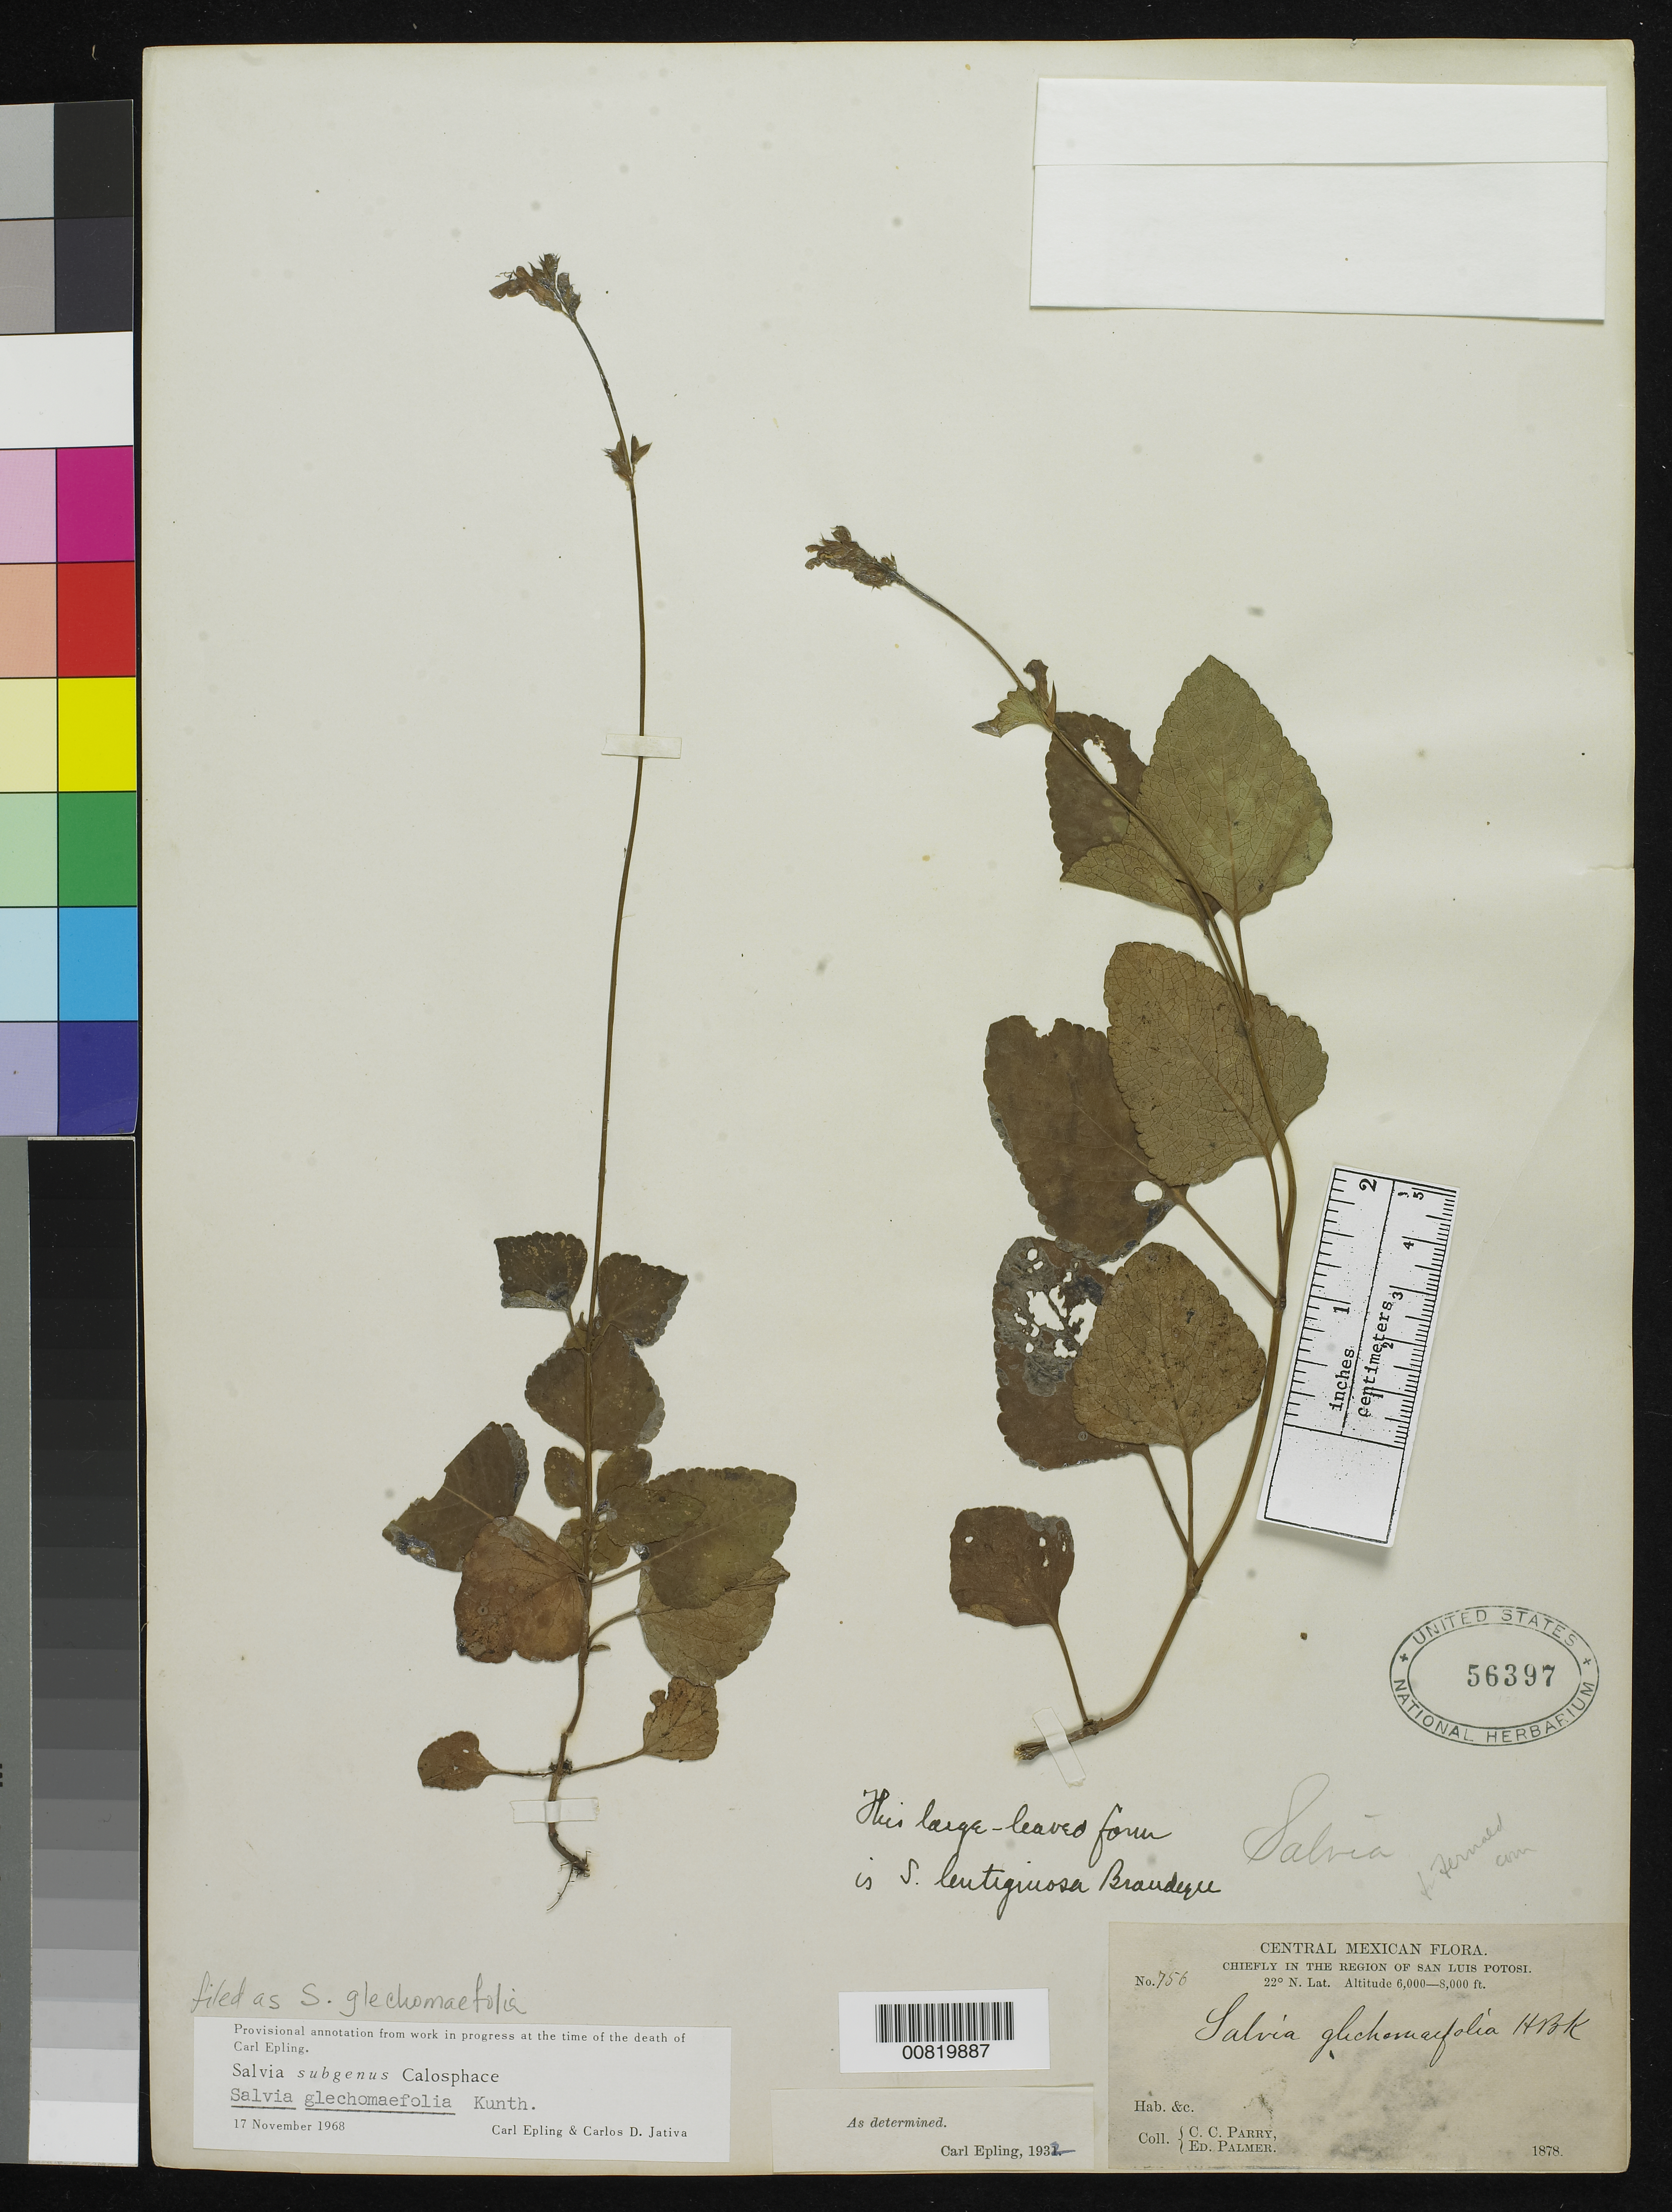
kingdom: Plantae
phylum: Tracheophyta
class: Magnoliopsida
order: Lamiales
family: Lamiaceae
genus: Salvia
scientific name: Salvia glechomaefolia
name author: Kunth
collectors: C. C. Parry & E. Palmer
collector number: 756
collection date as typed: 1878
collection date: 1878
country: Mexico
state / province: San Luis Potosí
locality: Chiefly in the region of San Luis Potosí.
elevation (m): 1829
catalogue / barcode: US 56397